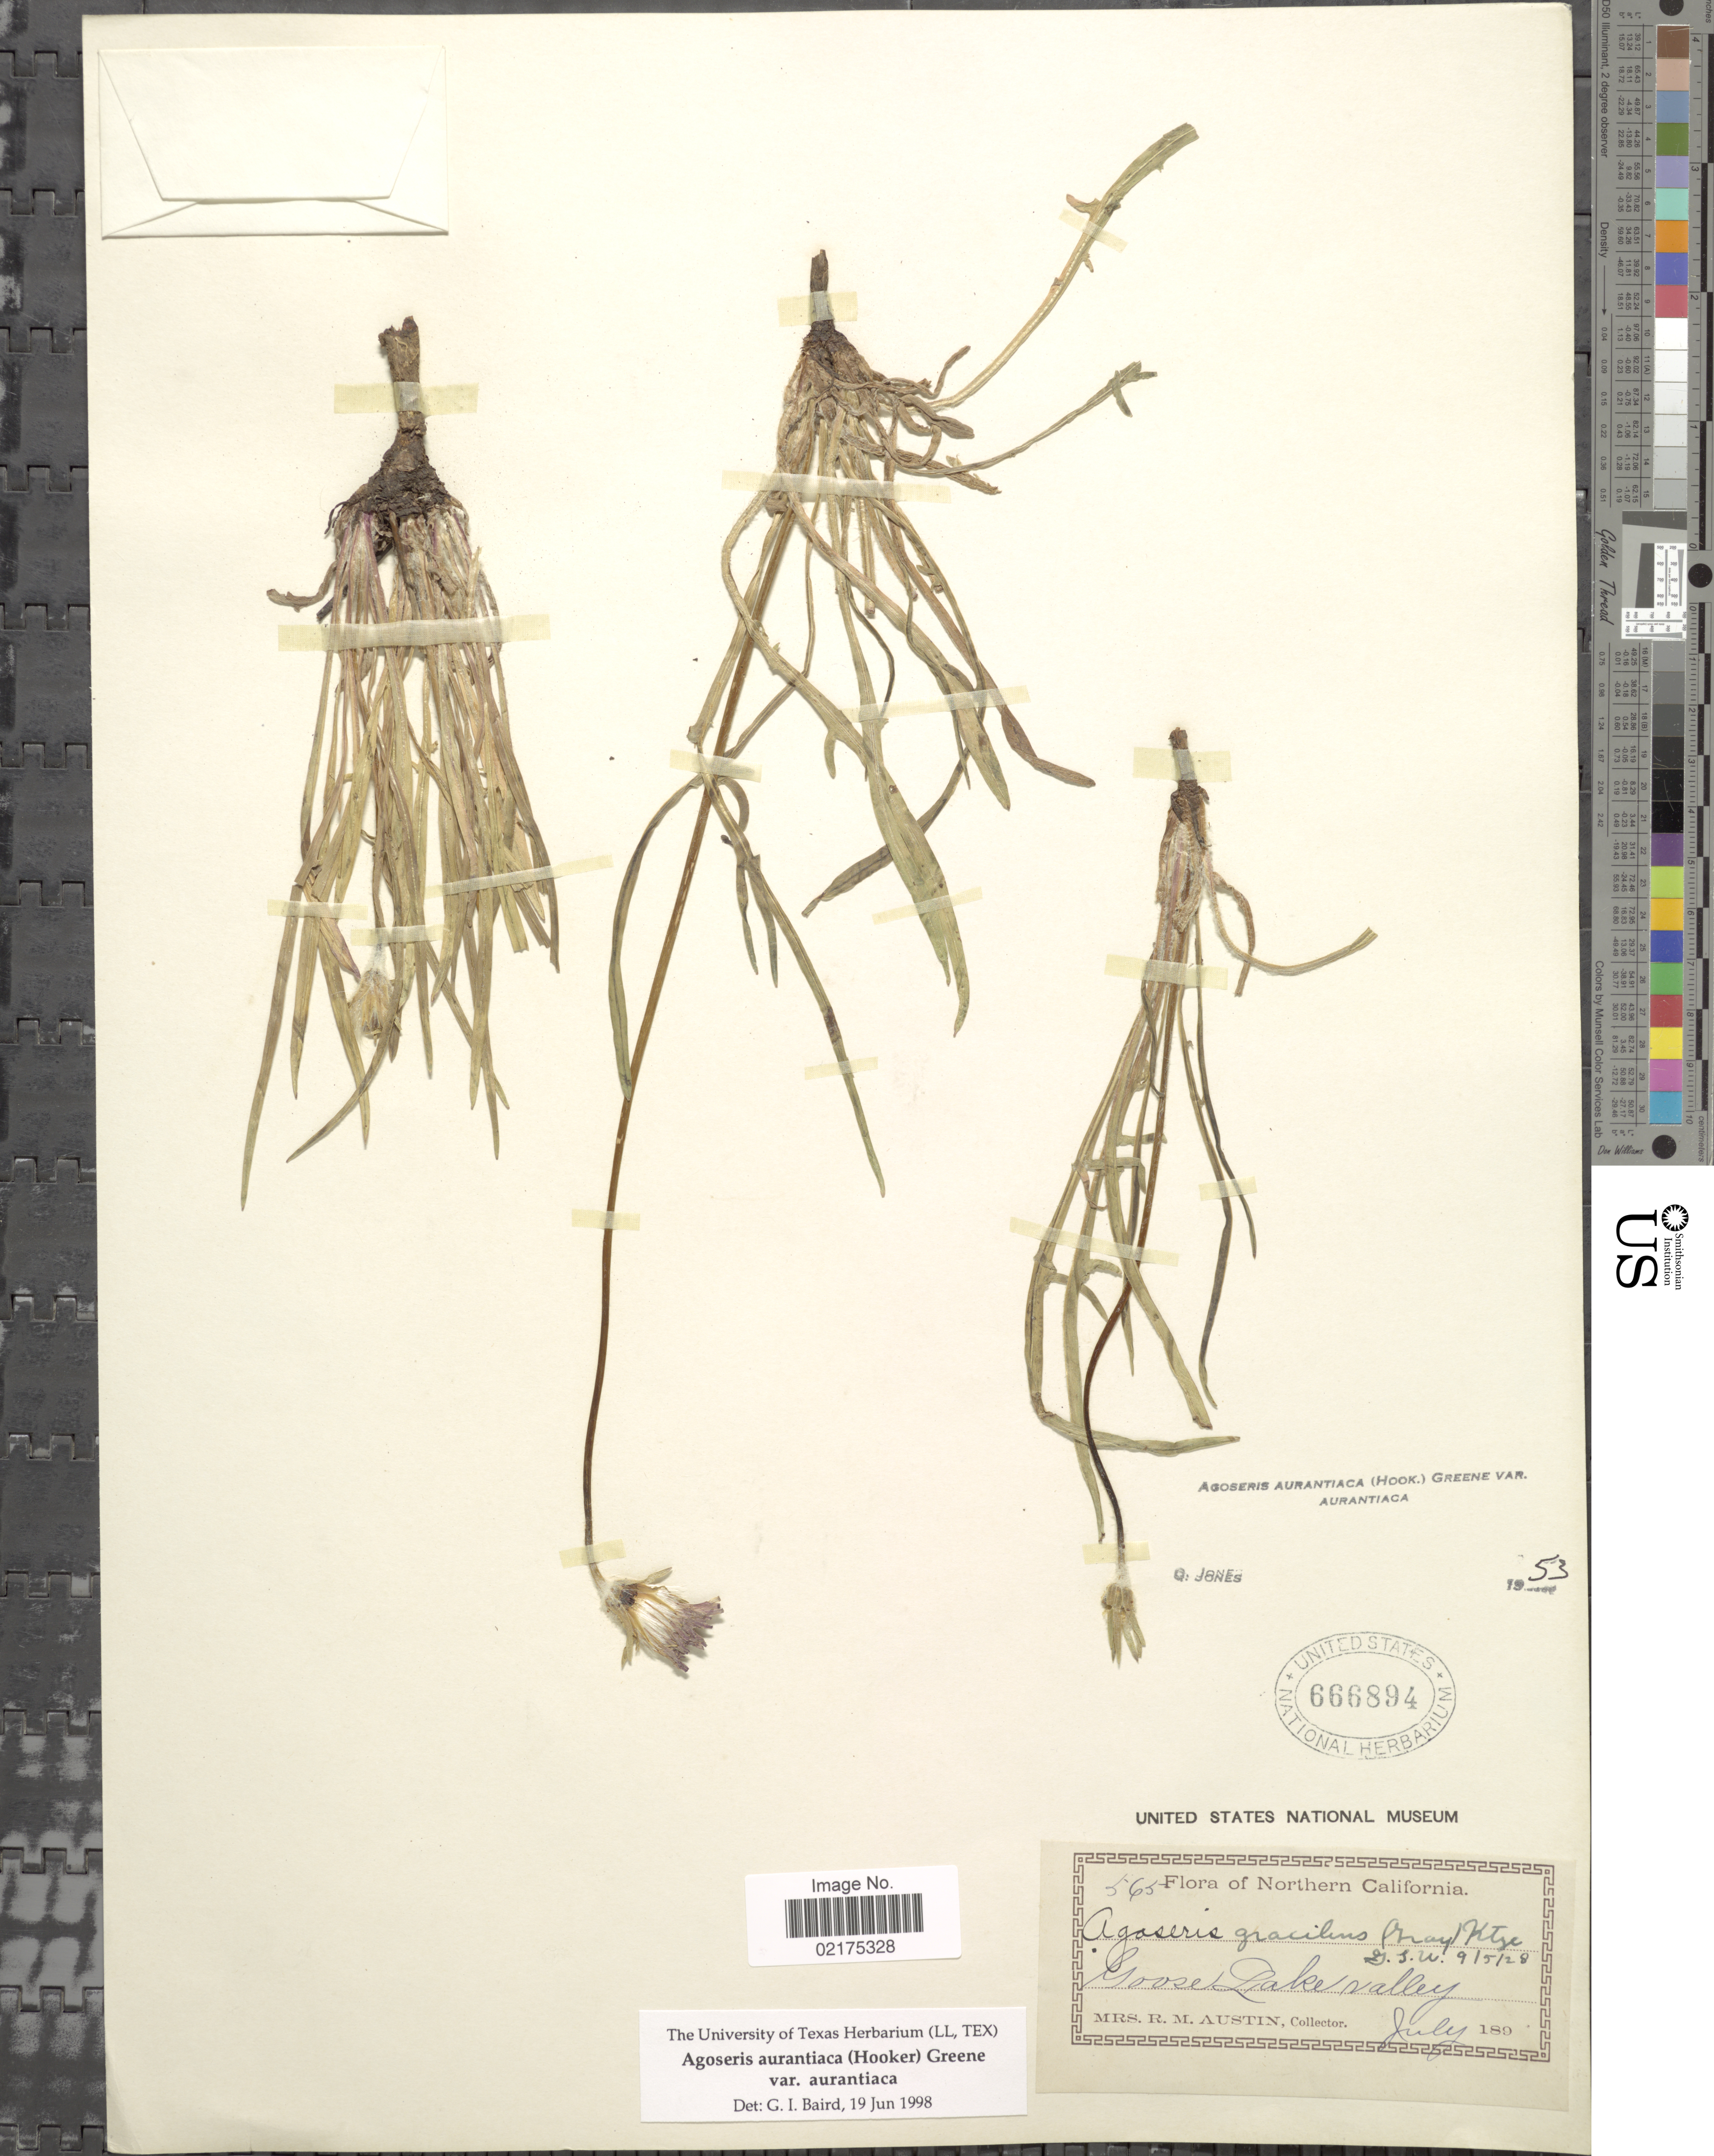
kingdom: Plantae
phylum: Tracheophyta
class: Magnoliopsida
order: Asterales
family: Asteraceae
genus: Agoseris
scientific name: Agoseris aurantiaca var. aurantiaca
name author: (Hook.) Greene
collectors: R. Austin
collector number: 565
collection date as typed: Transcribed d/m/y: /7/189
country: United States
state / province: California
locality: Northern California, Goose Lake Valley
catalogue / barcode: US 666894